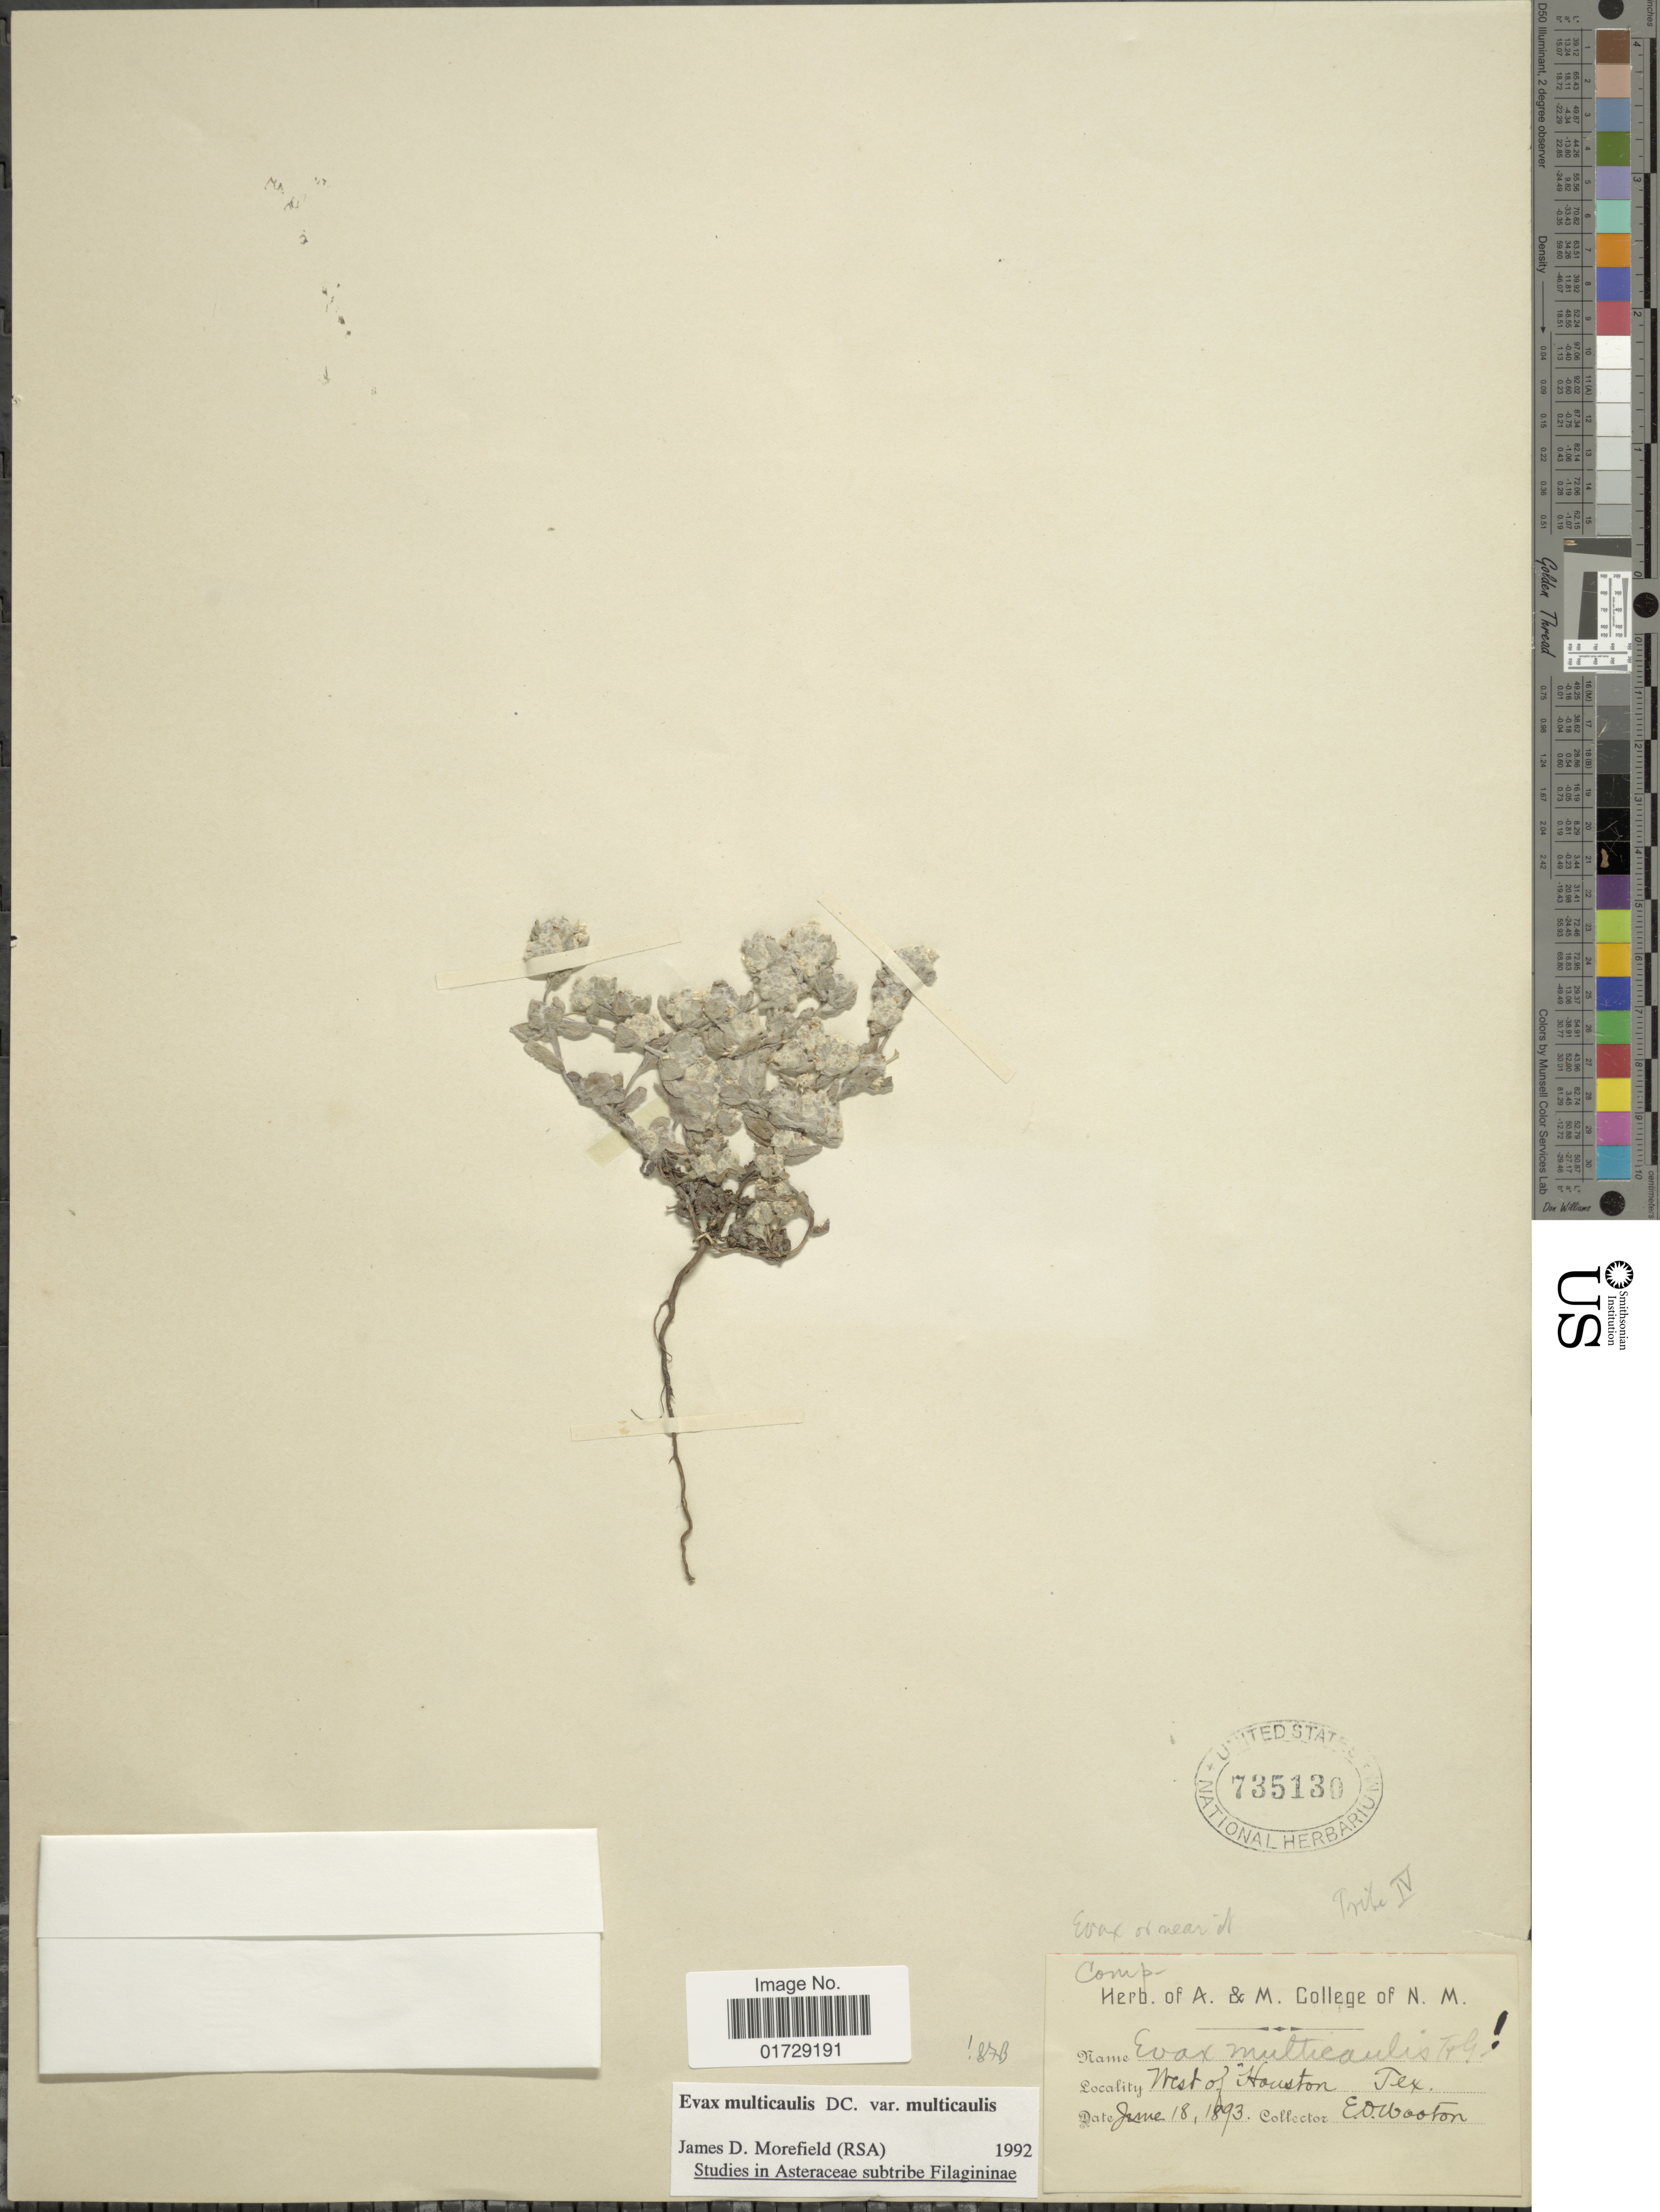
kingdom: Plantae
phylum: Tracheophyta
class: Magnoliopsida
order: Asterales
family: Asteraceae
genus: Evax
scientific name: Evax multicaulis var. multicaulis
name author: DC.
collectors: E. O. Wooton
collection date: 1893-06-18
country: United States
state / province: Texas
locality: West of Houston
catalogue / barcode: US 735130